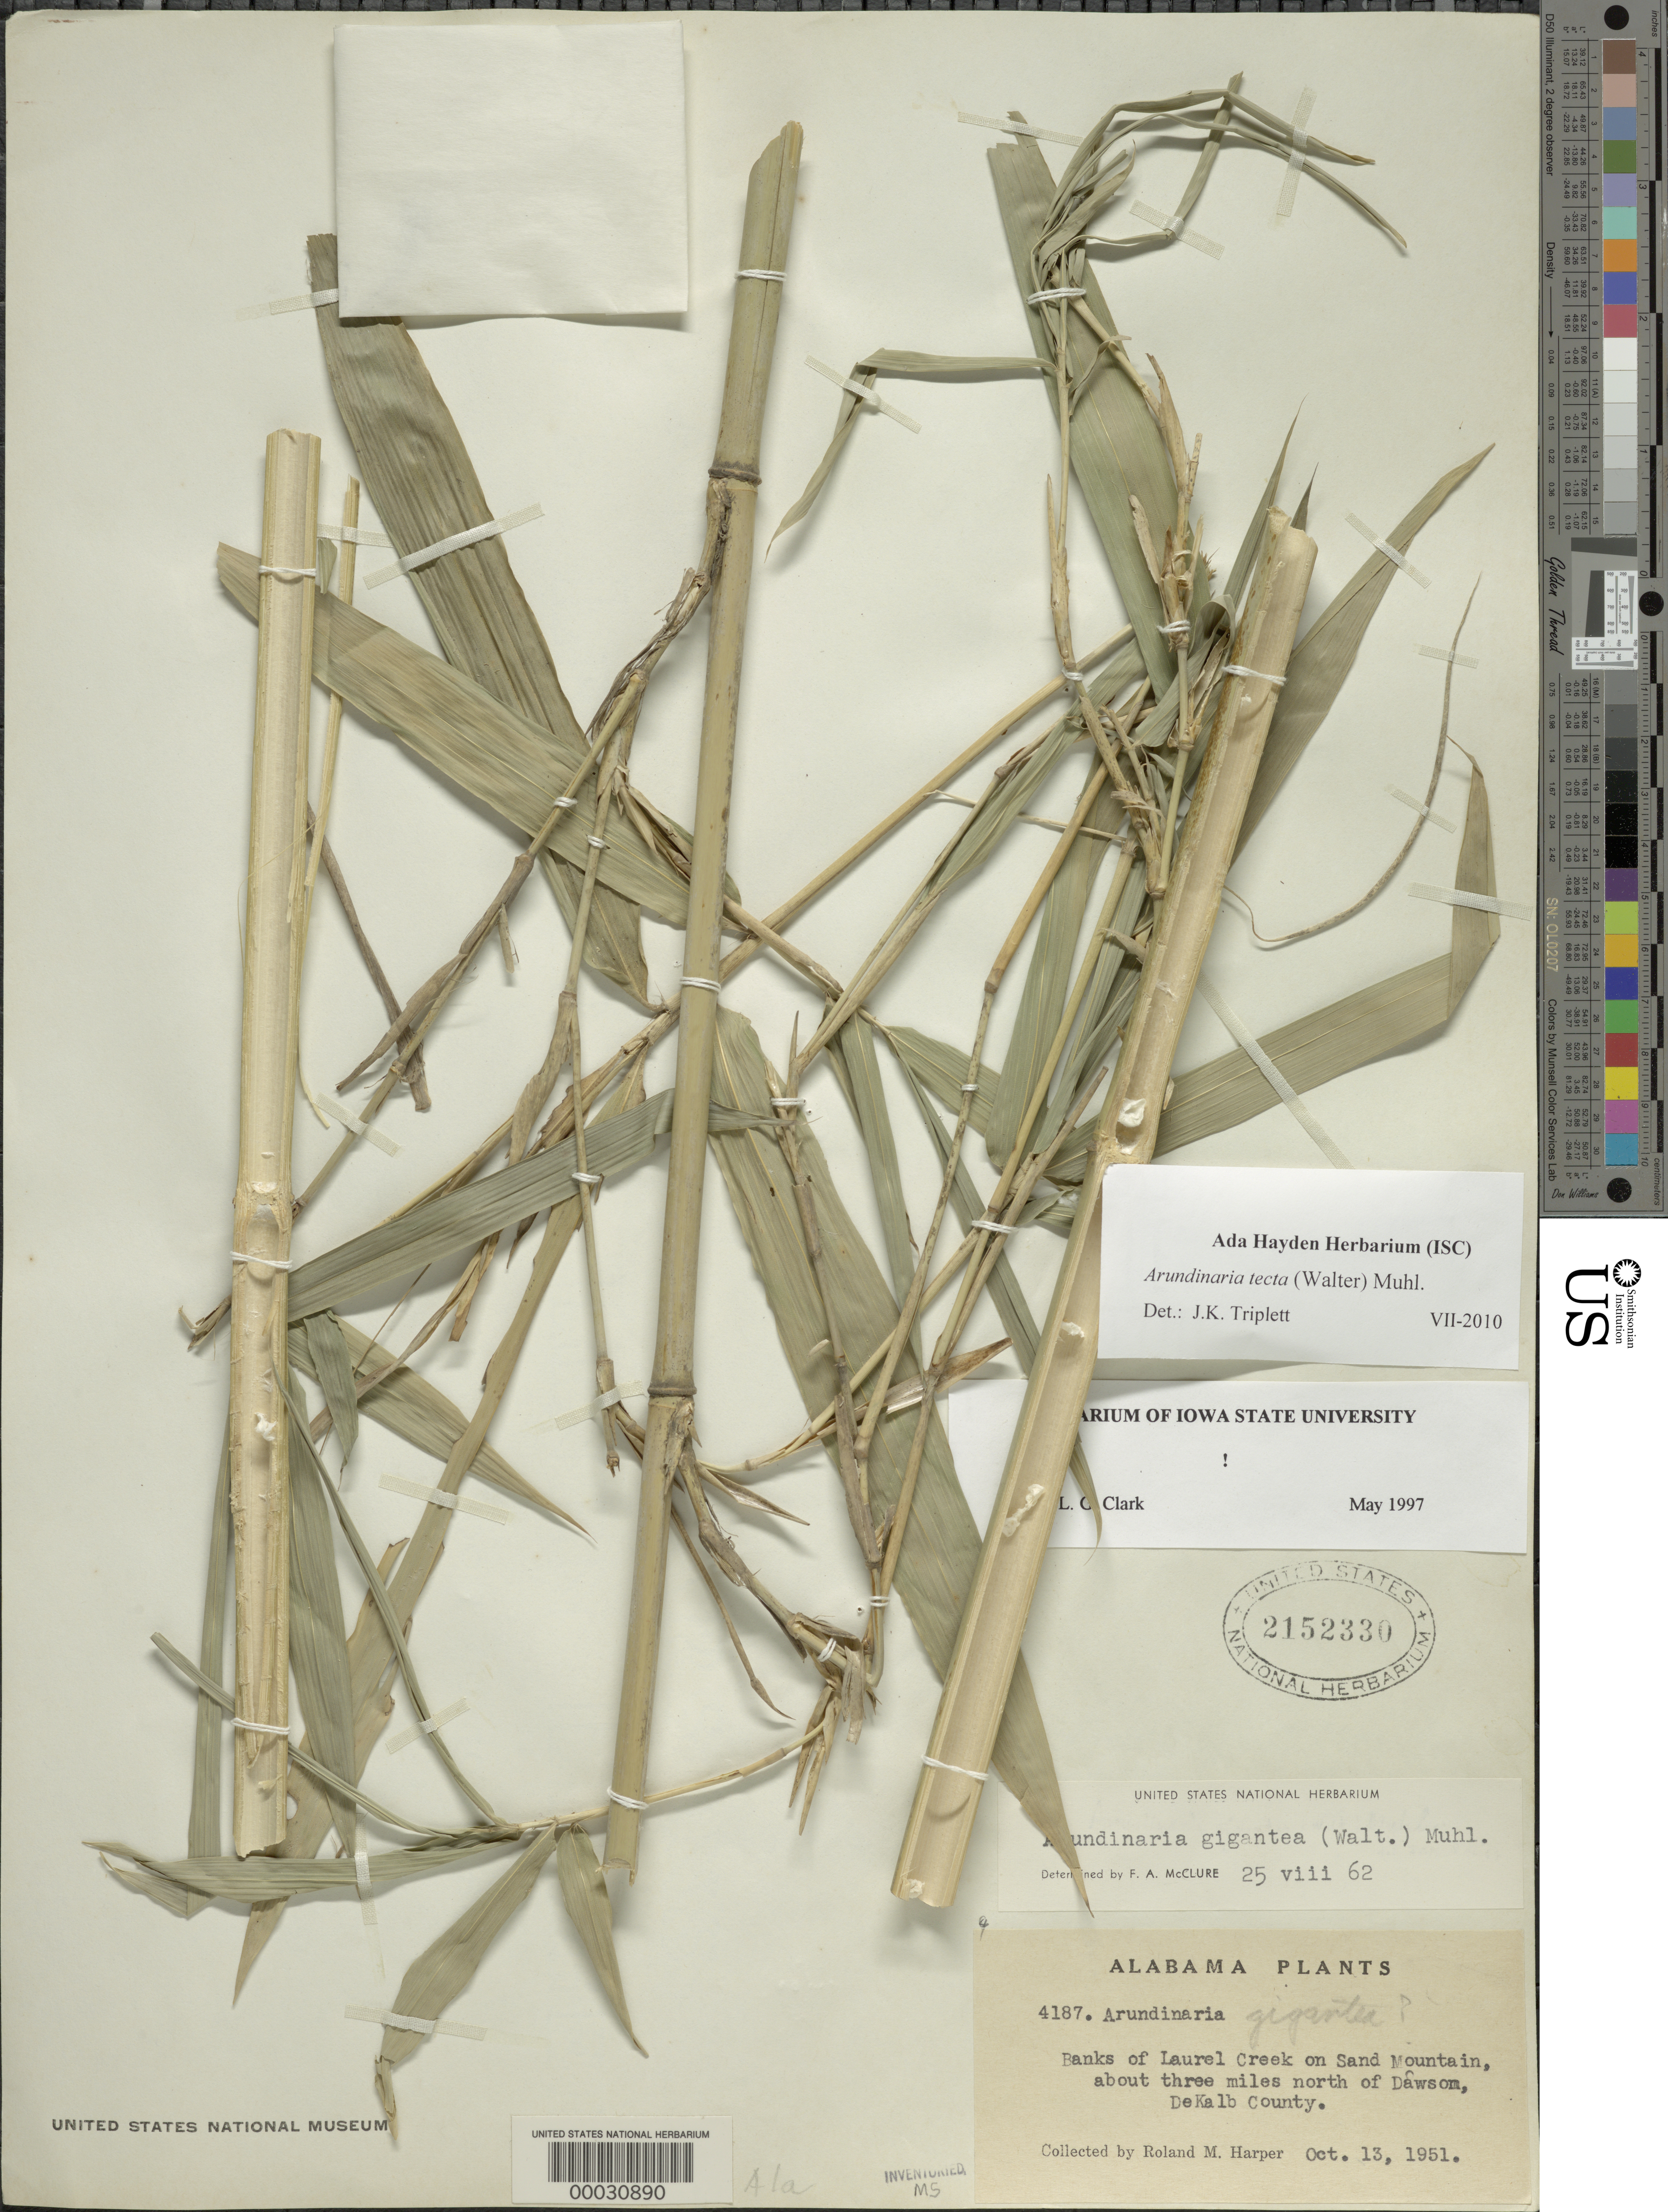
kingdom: Plantae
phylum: Tracheophyta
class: Liliopsida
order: Poales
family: Poaceae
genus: Arundinaria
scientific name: Arundinaria tecta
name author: (Walter) Muhl.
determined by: Triplett, J. K.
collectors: R. M. Harper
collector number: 4187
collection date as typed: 13 Oct 1951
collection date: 1951-10-13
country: United States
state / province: Alabama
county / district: Dekalb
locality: Laurel creek, sand mountain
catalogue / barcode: US 2152330